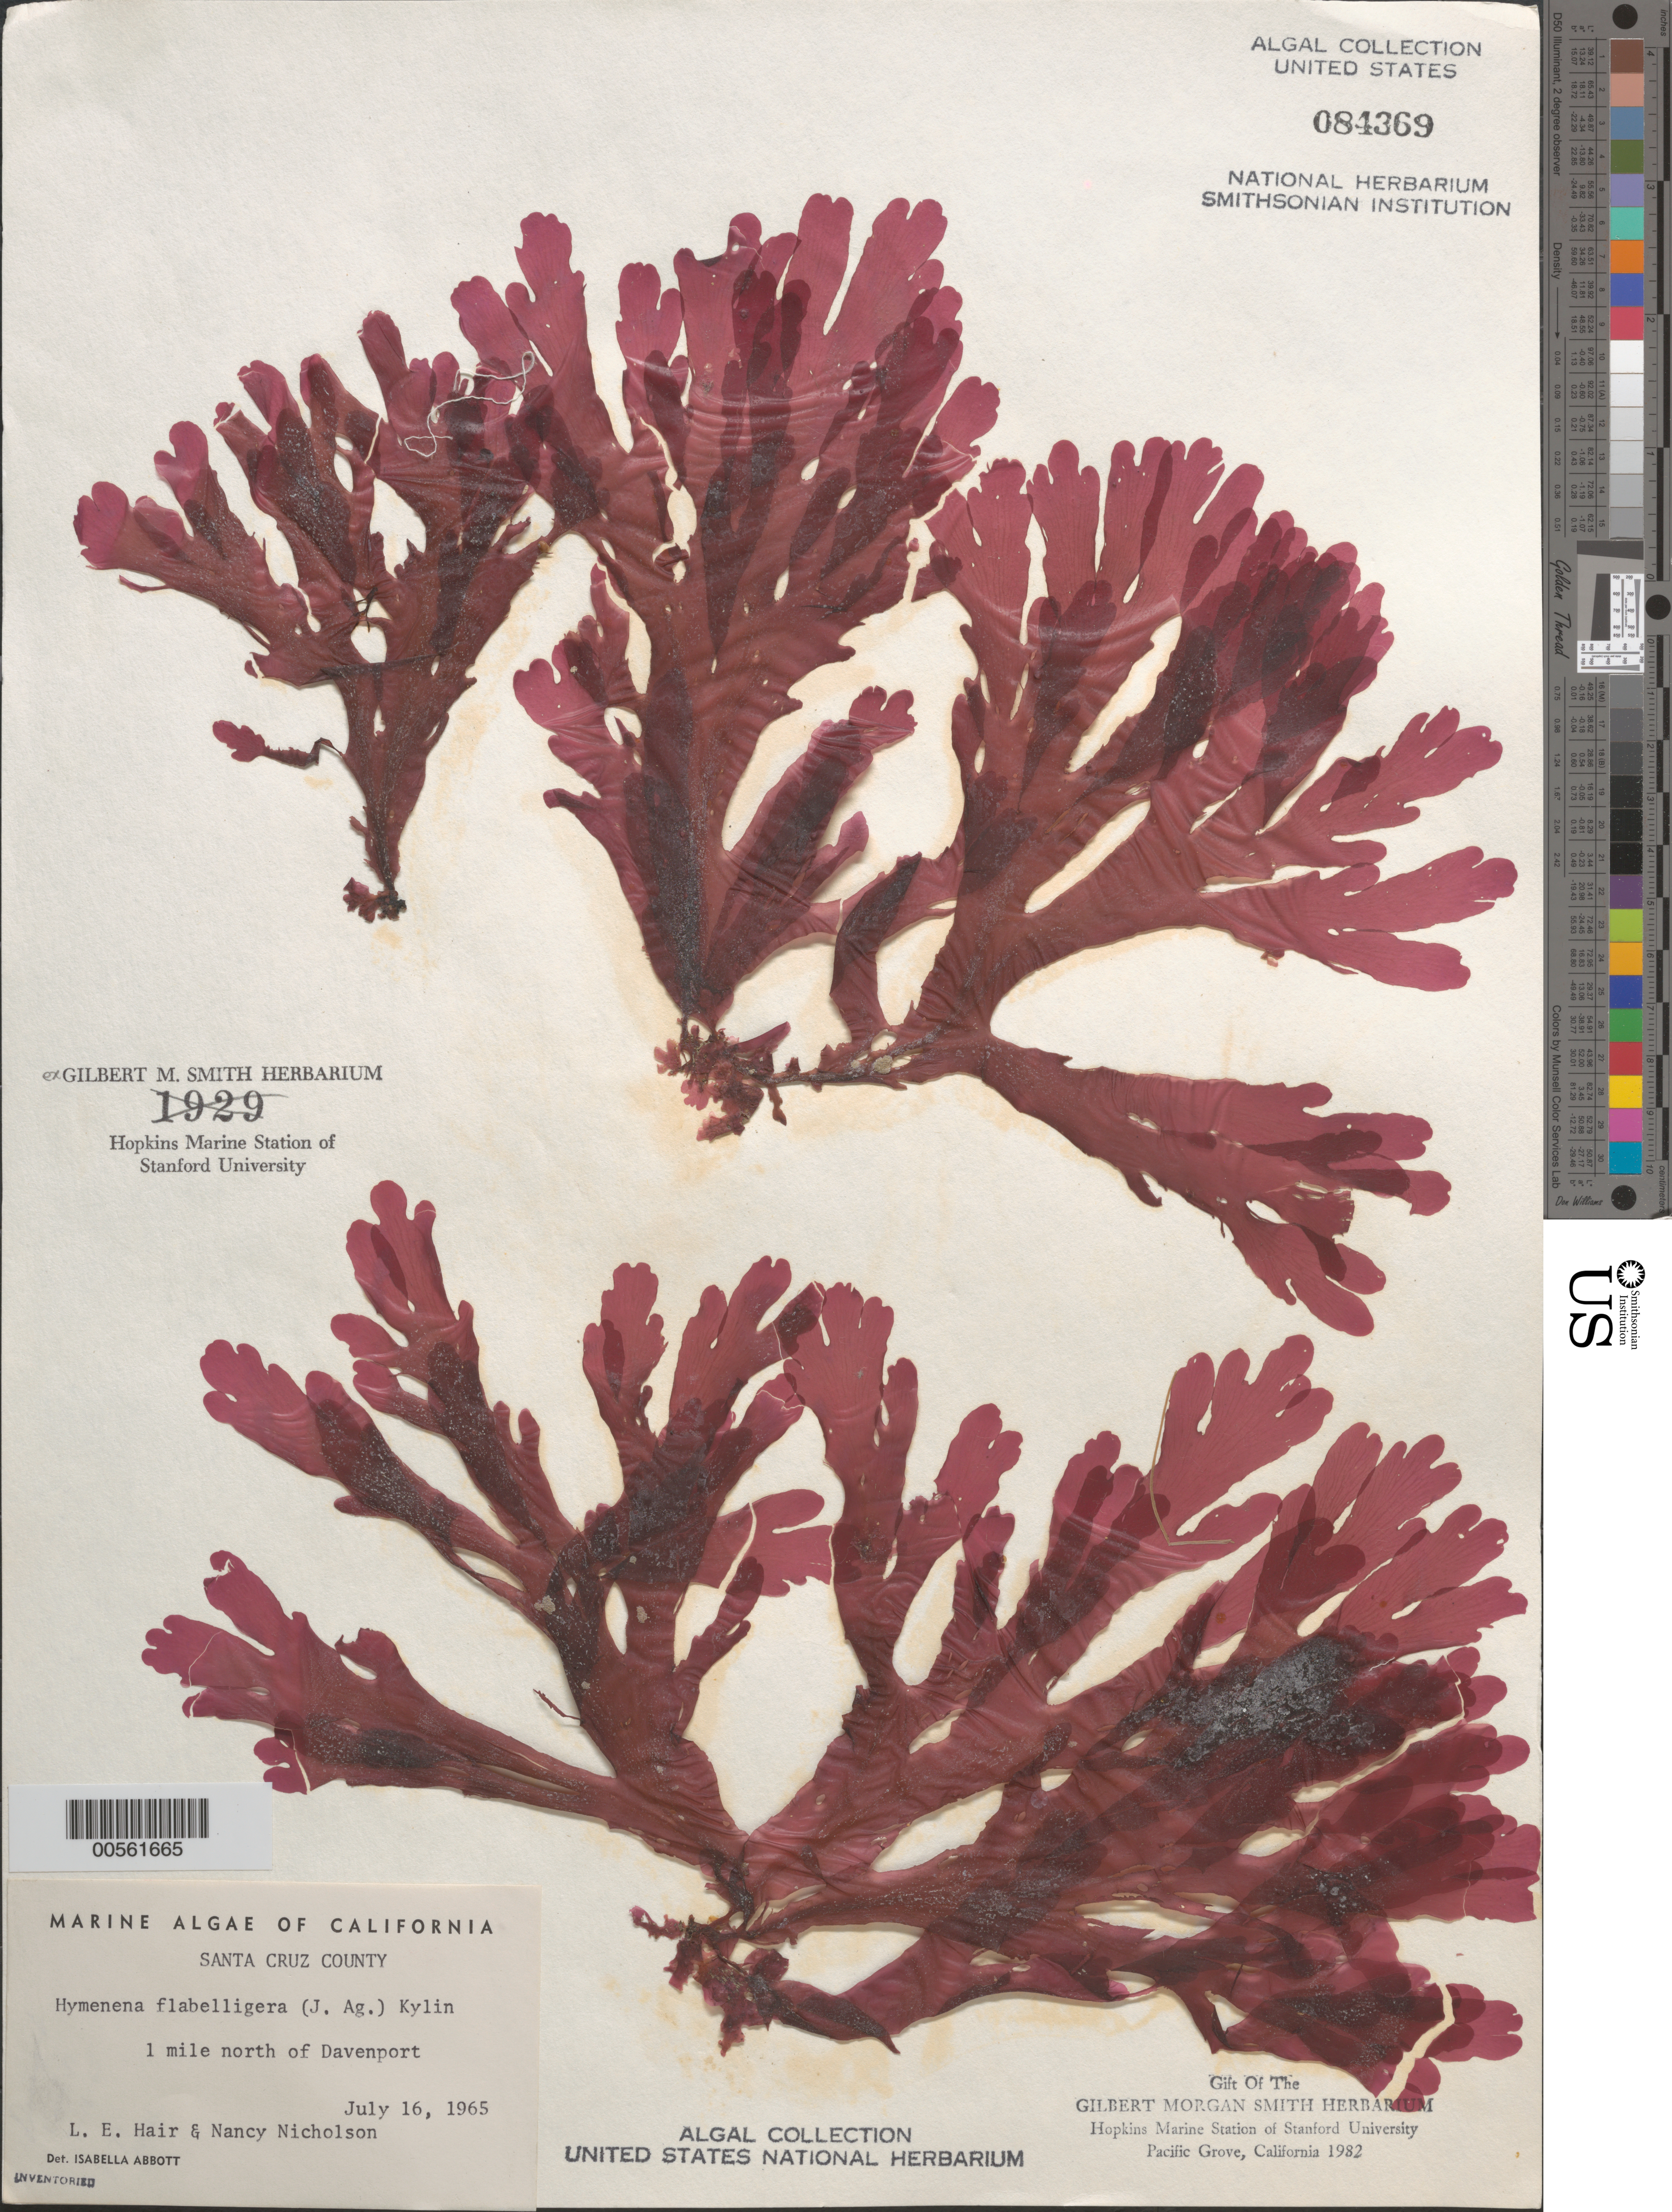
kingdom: Plantae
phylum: Rhodophyta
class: Florideophyceae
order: Ceramiales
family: Delesseriaceae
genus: Hymenena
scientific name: Hymenena flabelligera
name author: (J. Agardh) Kylin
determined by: Abbott, Isabella A.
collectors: L. Hair & N. Nicholson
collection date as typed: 16 Jul 1965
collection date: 1965-07-16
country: United States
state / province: California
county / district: Santa Cruz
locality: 1 mile north of Davenport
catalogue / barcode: US 84369